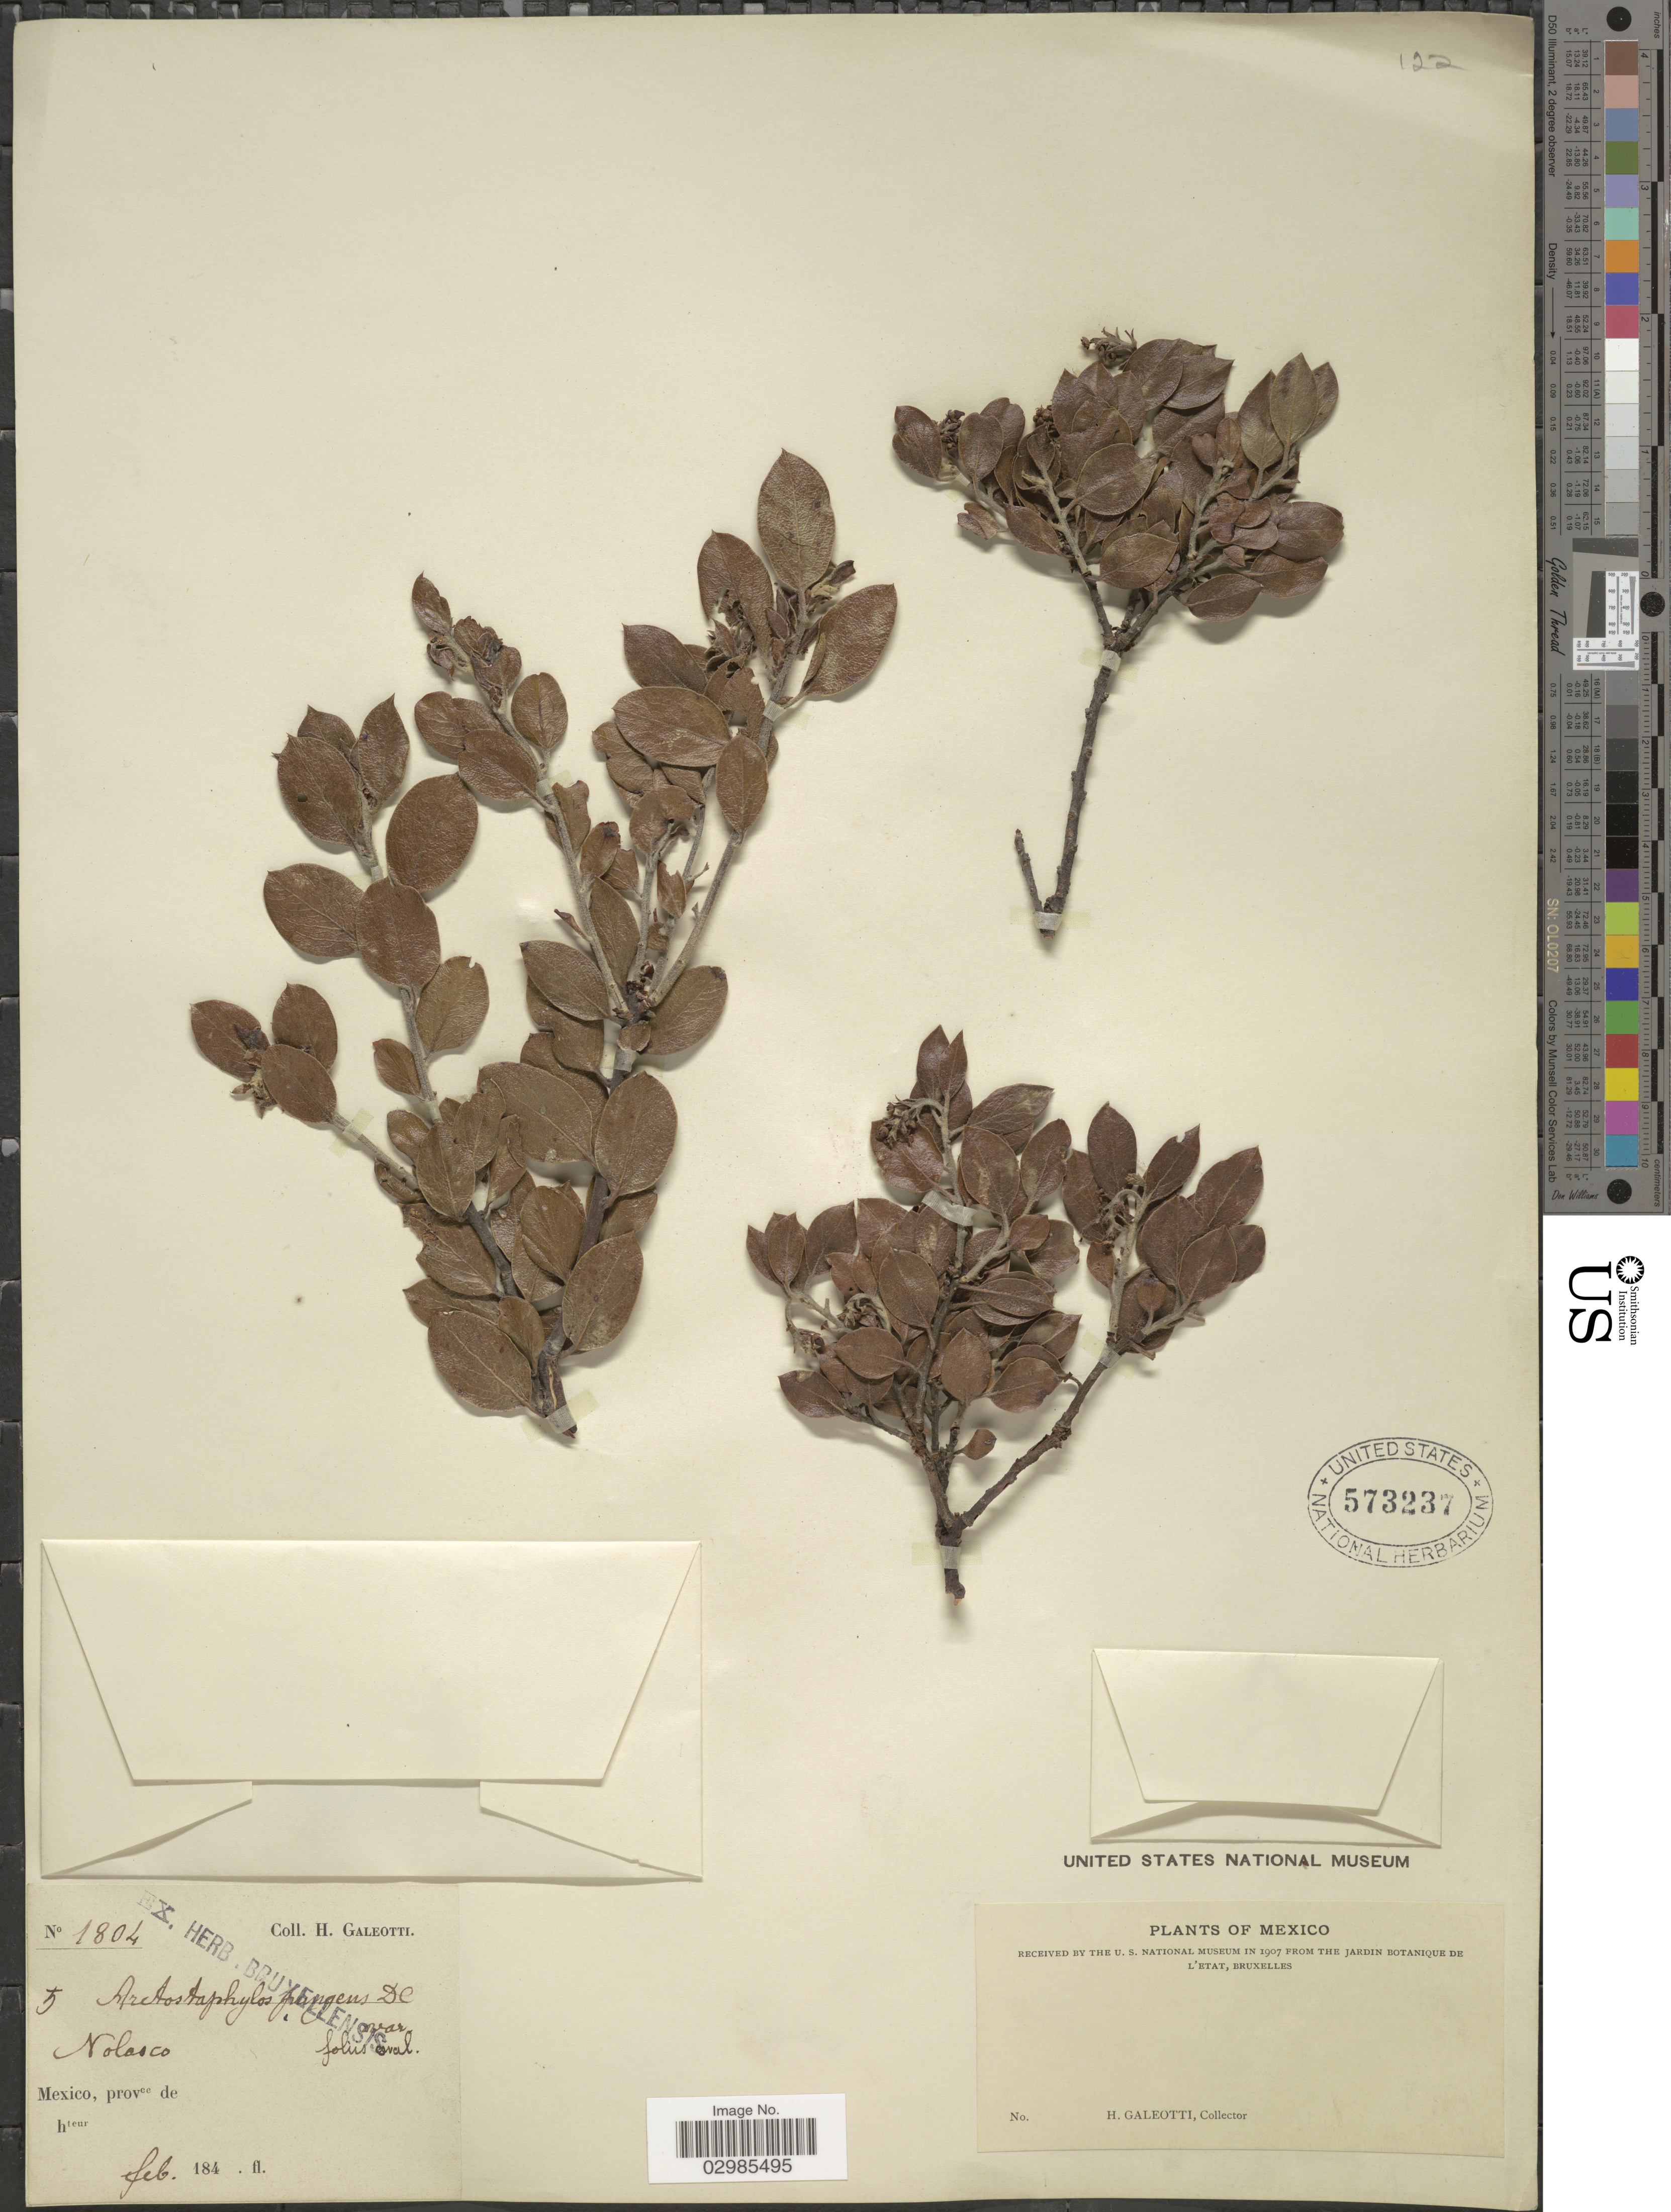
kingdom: Plantae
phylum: Tracheophyta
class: Magnoliopsida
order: Ericales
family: Ericaceae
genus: Arctostaphylos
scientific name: Arctostaphylos pungens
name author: Kunth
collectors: H. G. Galeotti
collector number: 1804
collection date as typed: Feb. 184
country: Mexico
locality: Nolasco.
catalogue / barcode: US 573237